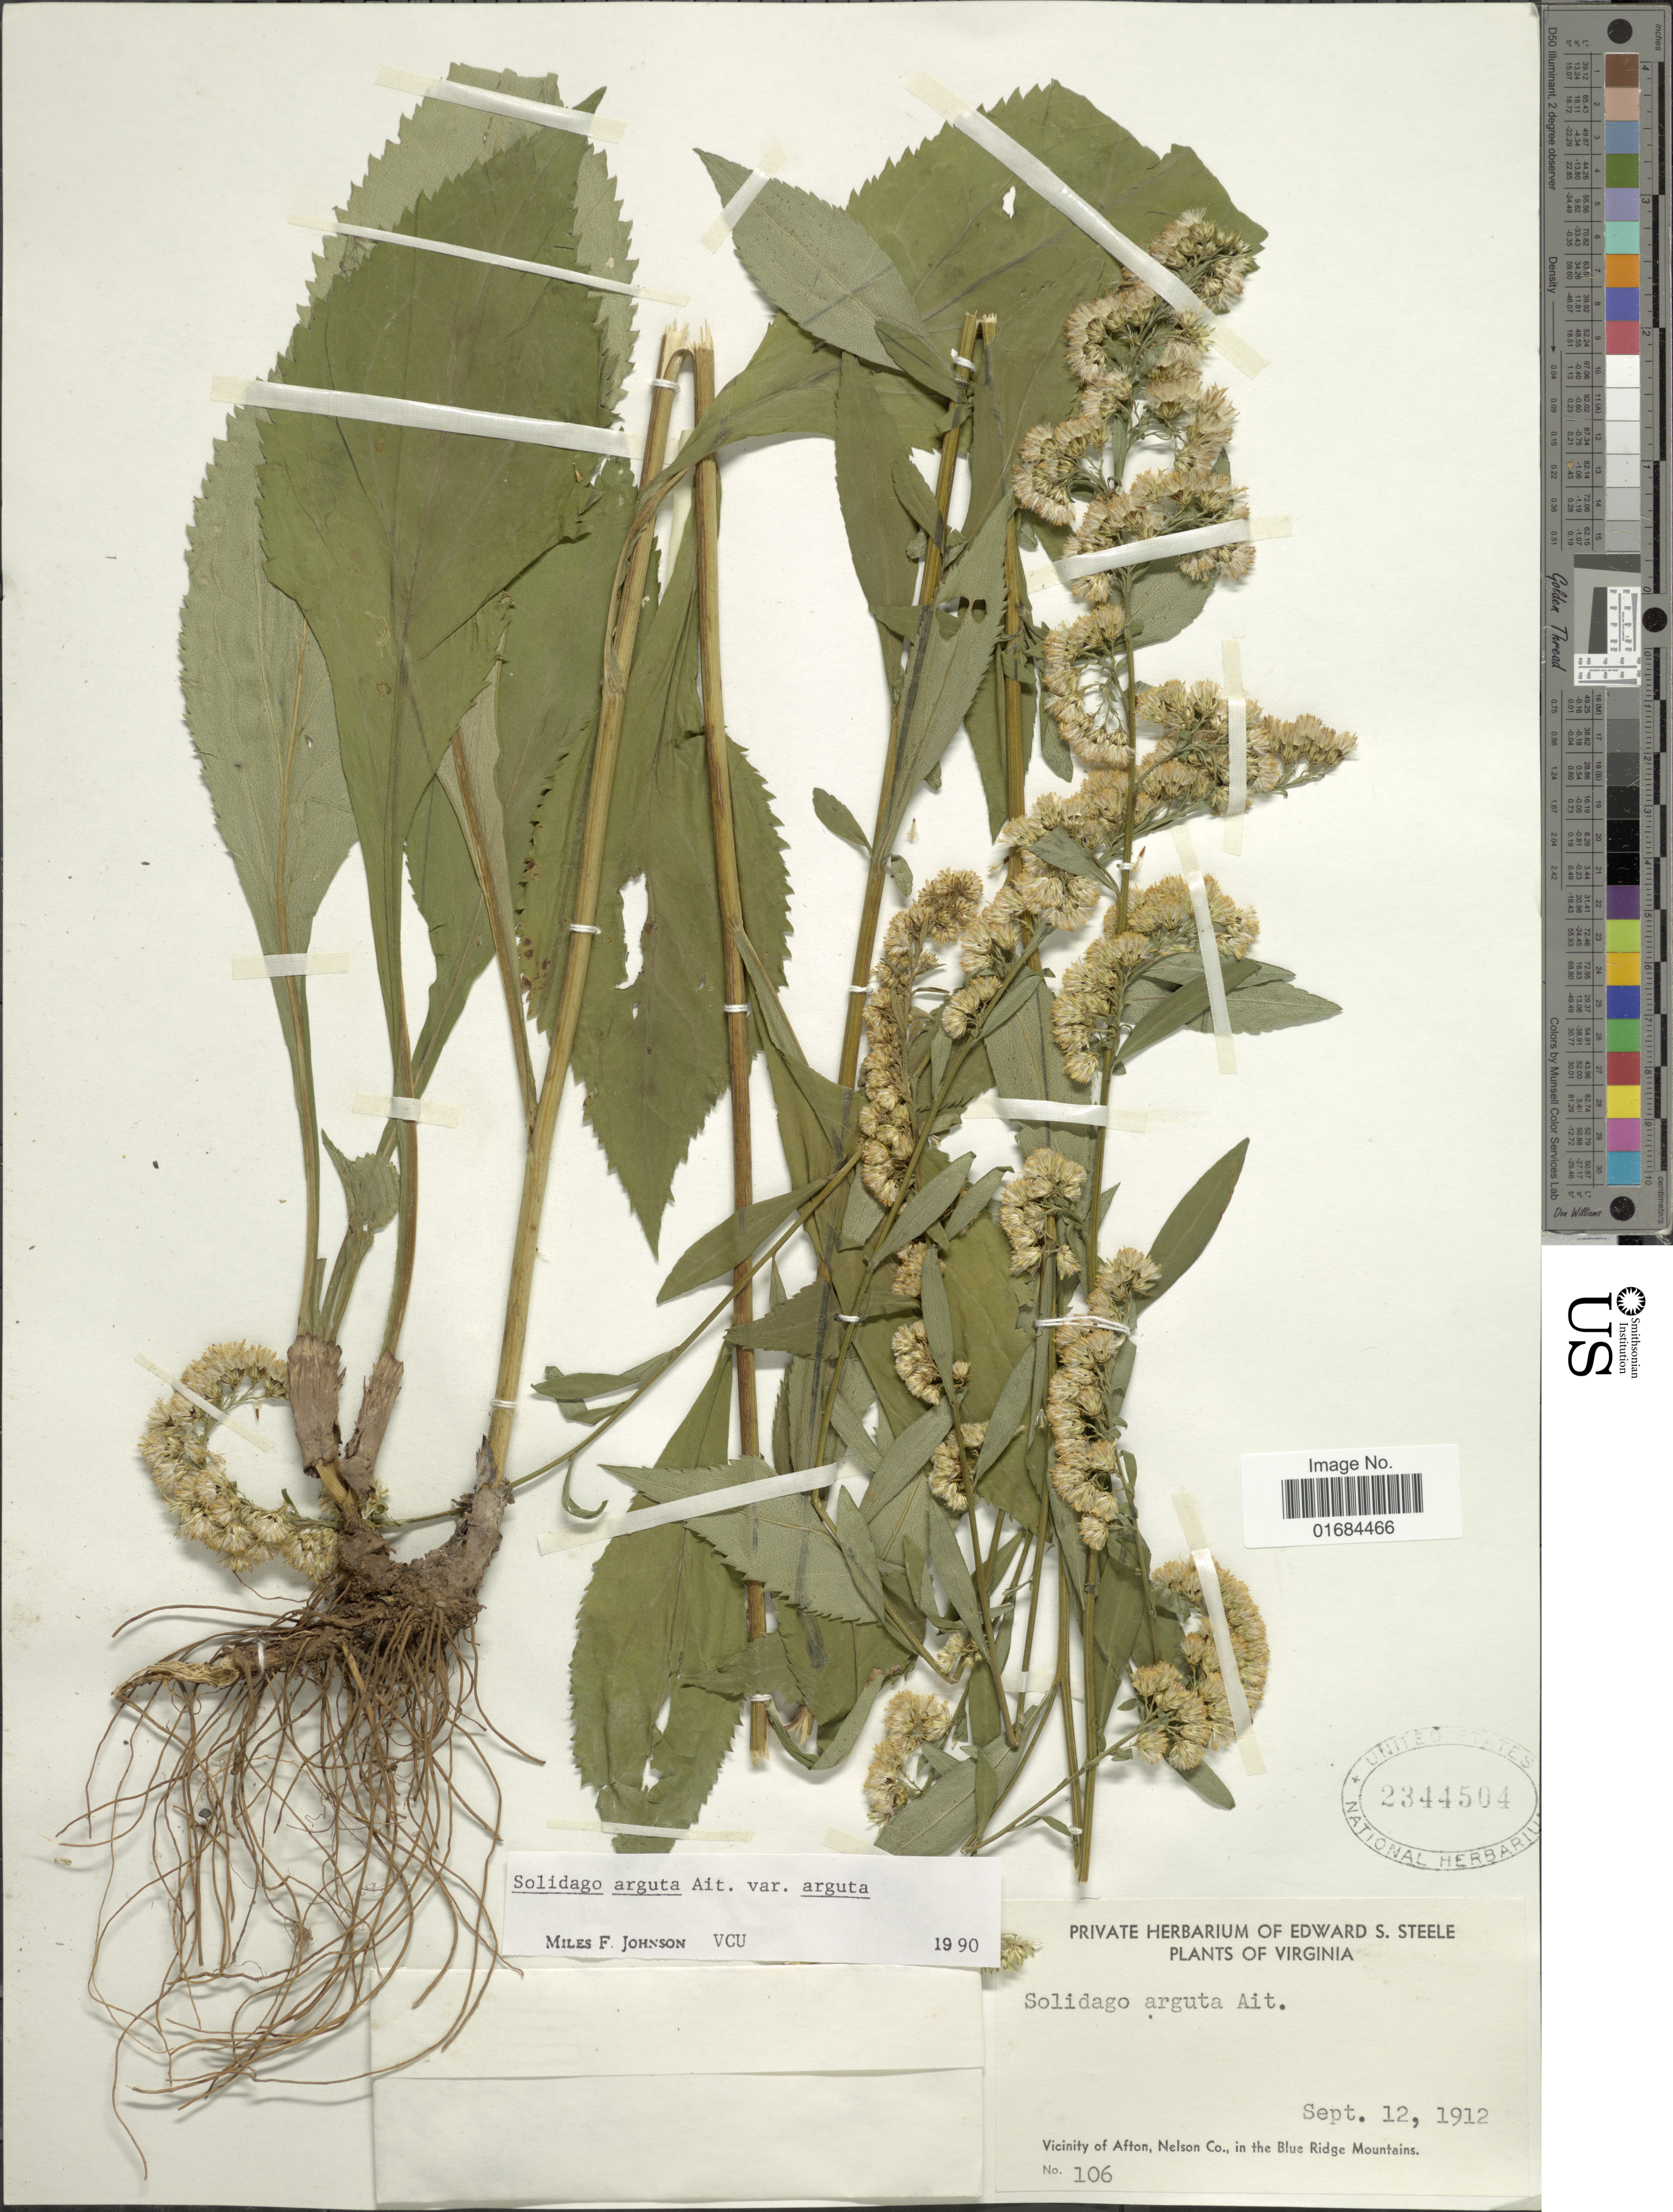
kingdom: Plantae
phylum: Tracheophyta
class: Magnoliopsida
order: Asterales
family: Asteraceae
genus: Solidago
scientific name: Solidago arguta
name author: Aiton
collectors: E. Steele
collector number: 106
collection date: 1912-09-12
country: United States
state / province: Virginia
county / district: Nelson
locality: Vicinity of Afton, Nelson Co. in the Blue Ridge Mountains.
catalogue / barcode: US 2344504